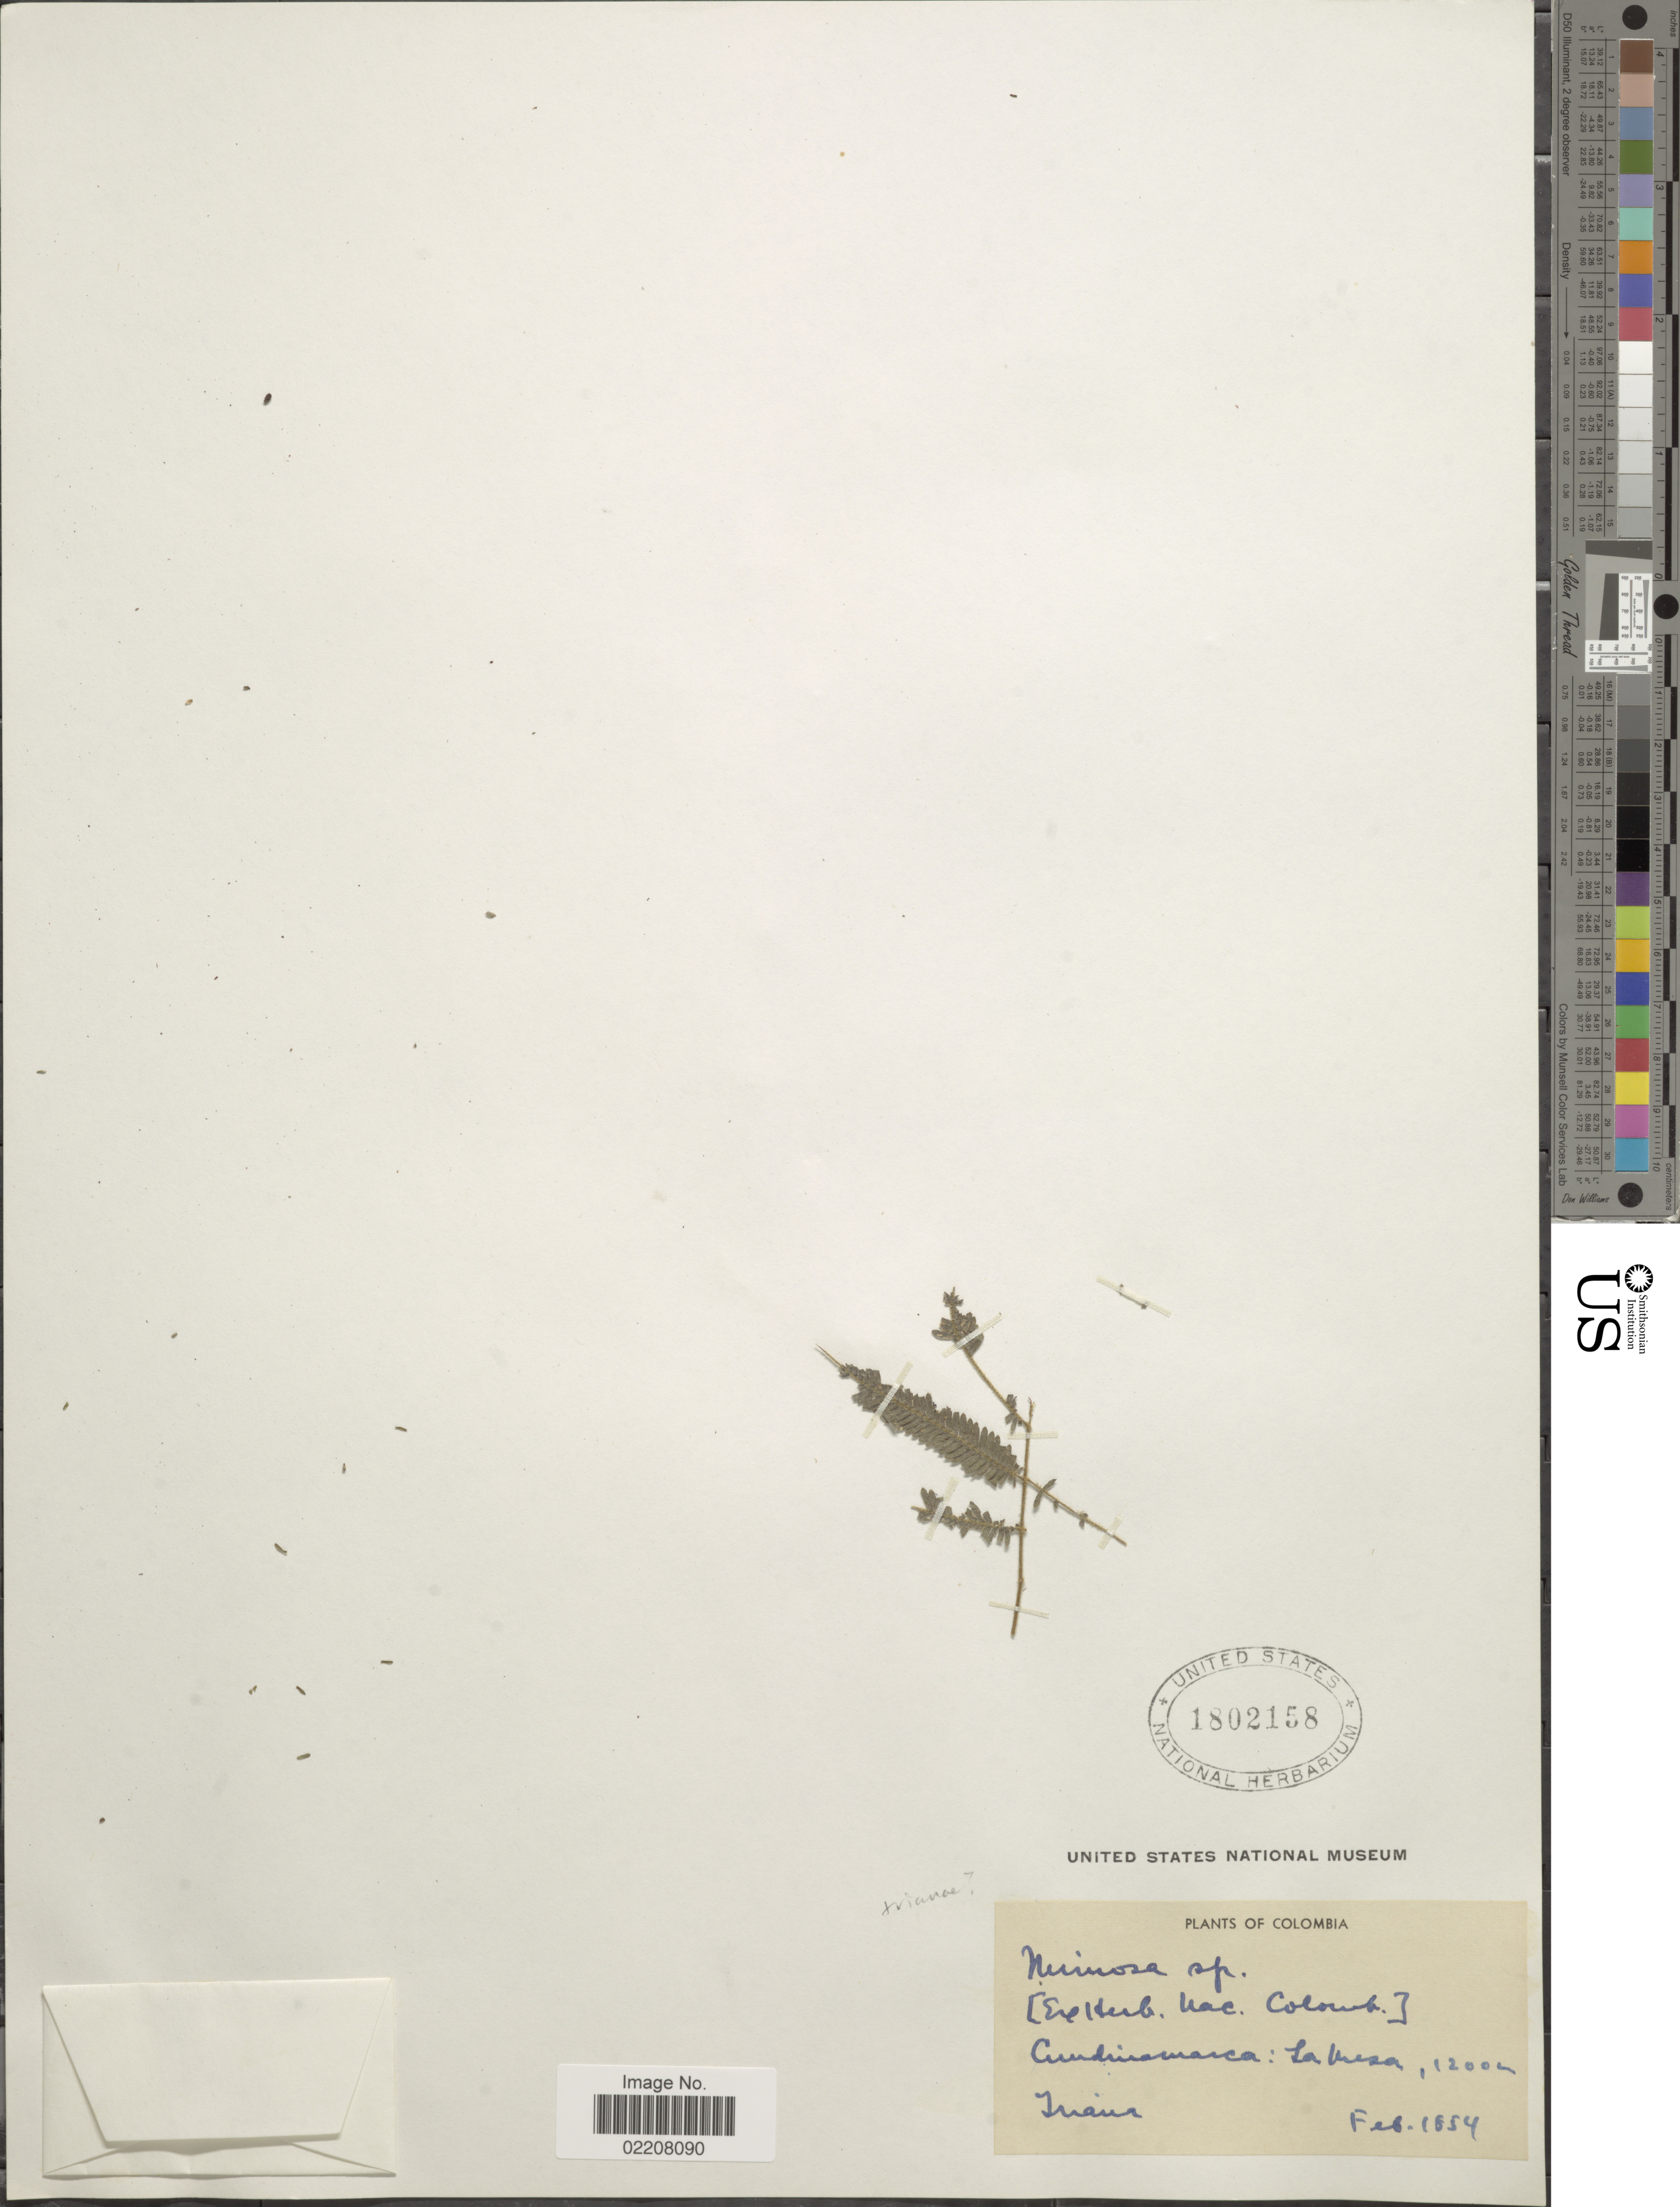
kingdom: Plantae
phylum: Tracheophyta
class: Magnoliopsida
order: Fabales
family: Fabaceae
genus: Mimosa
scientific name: Mimosa sp.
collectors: Triana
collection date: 1854-02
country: Colombia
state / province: Cundinamarca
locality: La Mesa.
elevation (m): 1200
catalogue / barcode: US 1802158